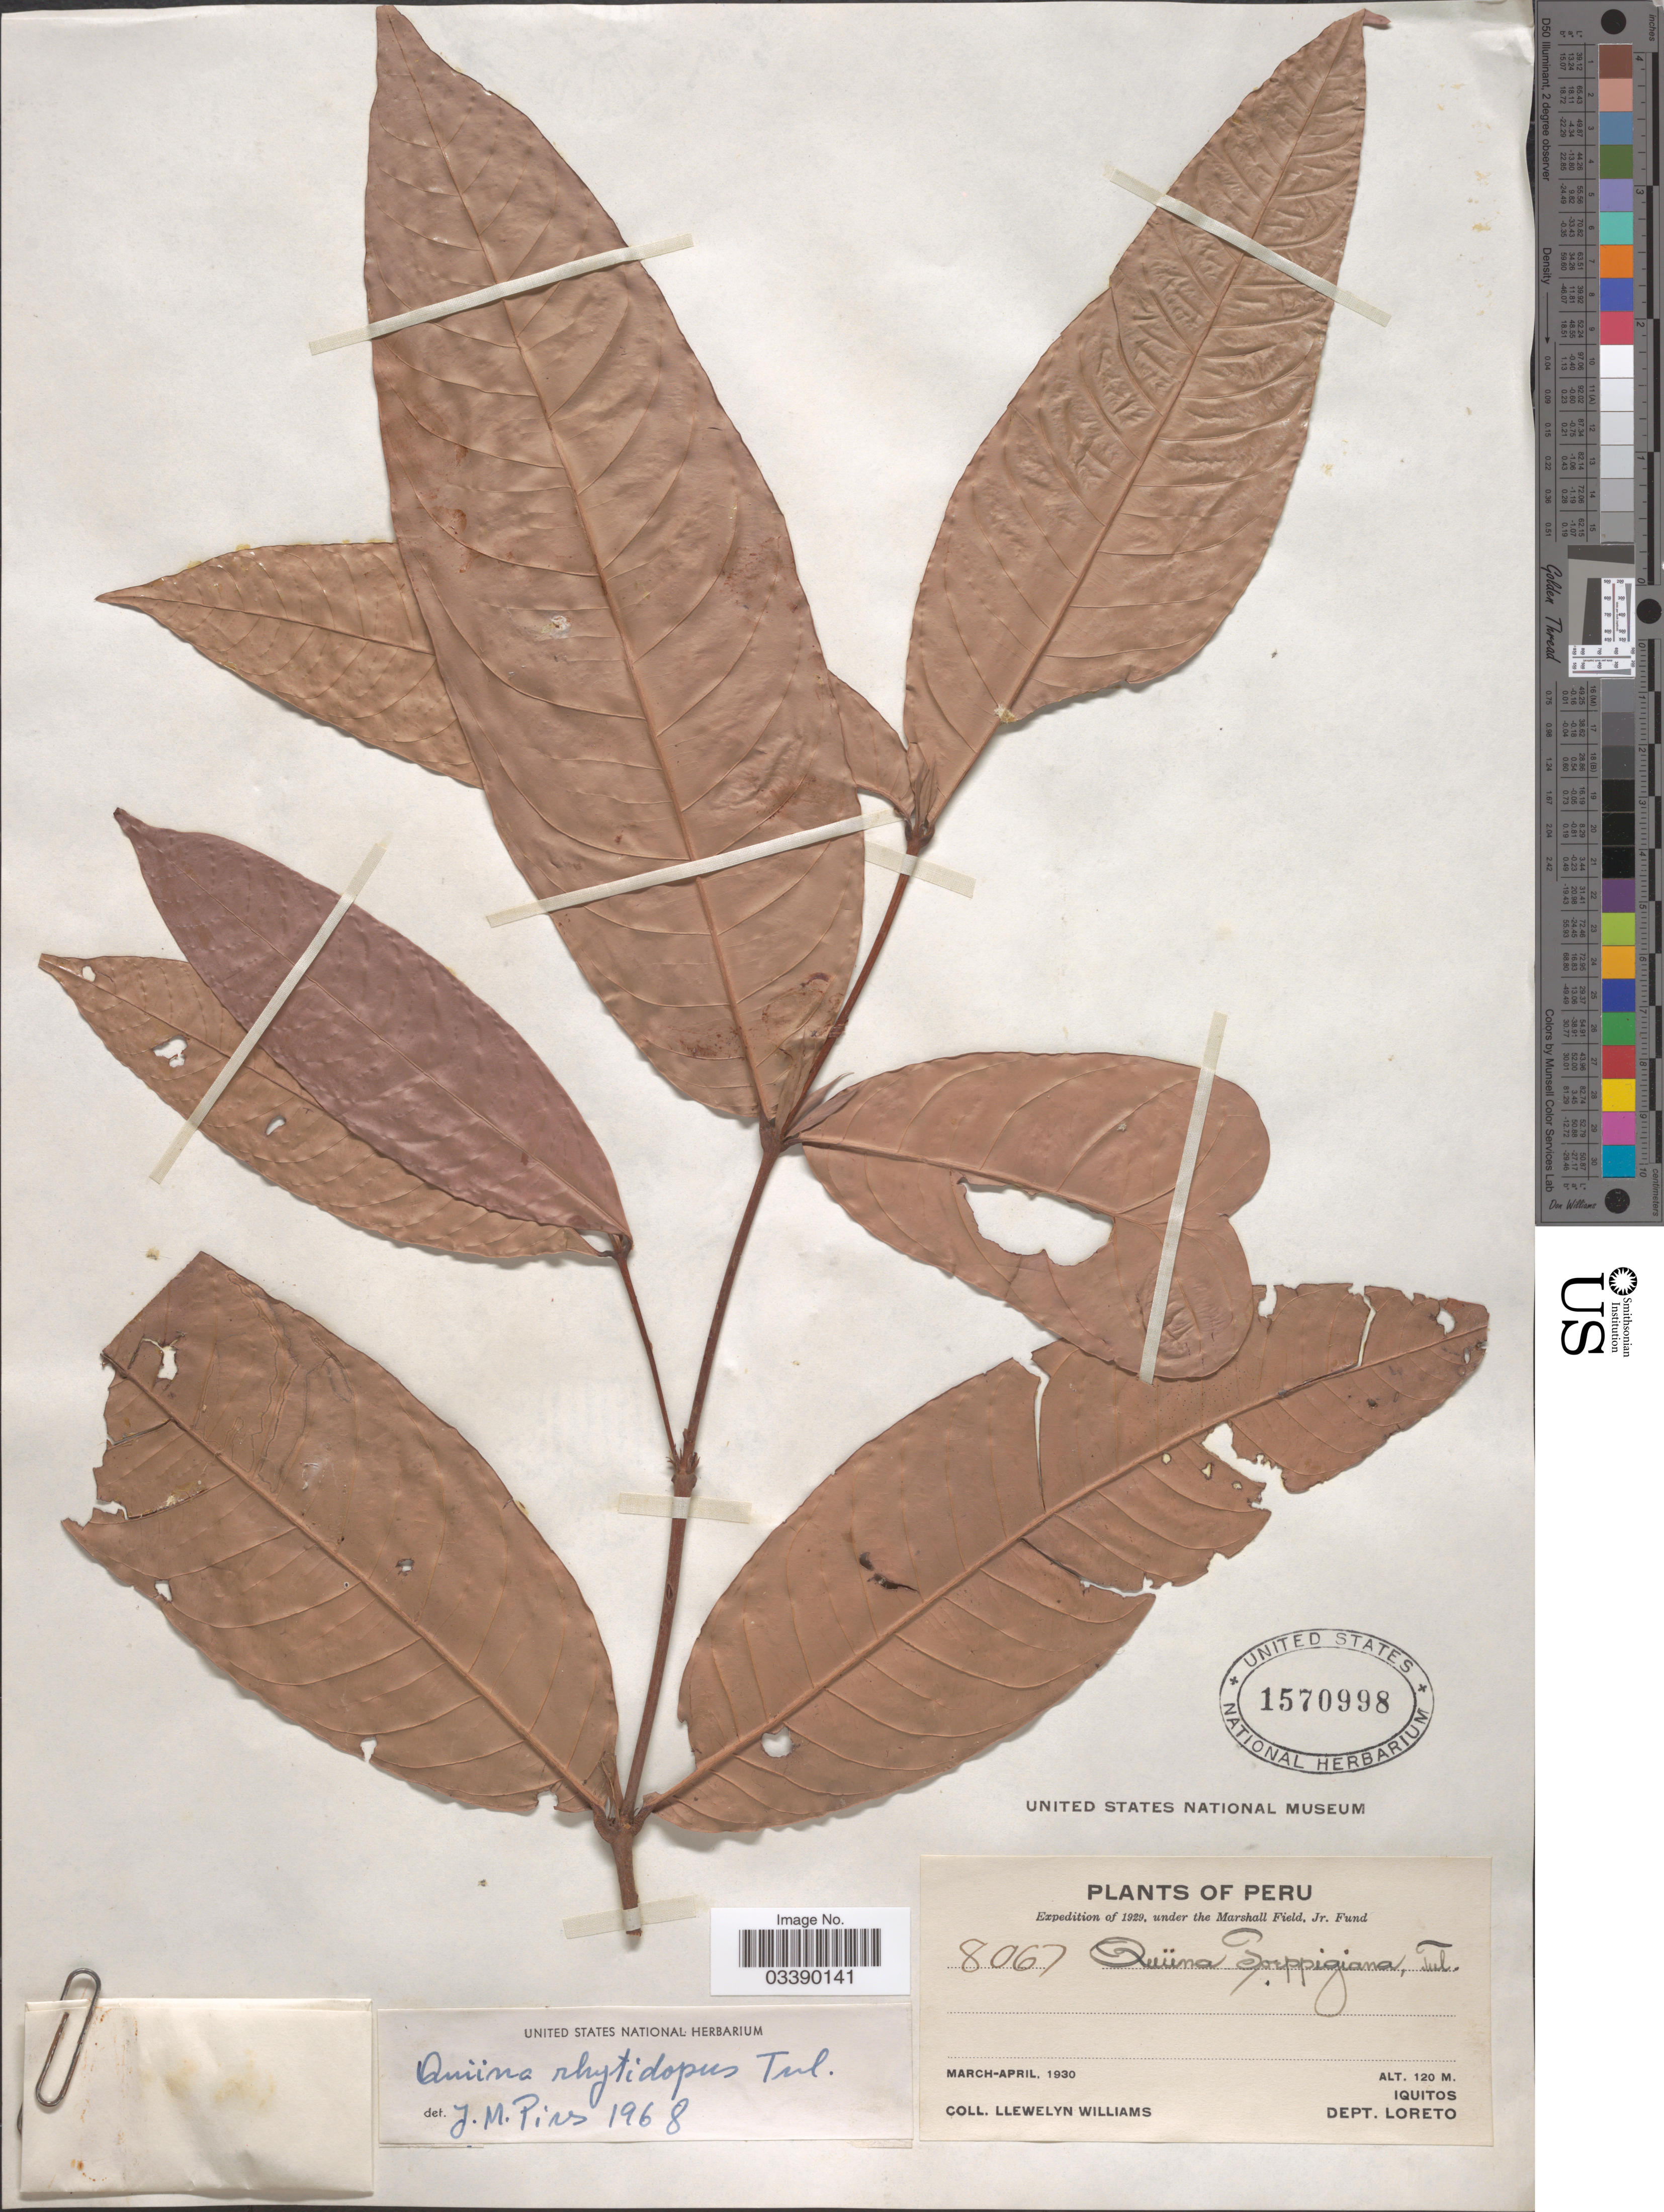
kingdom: Plantae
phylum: Tracheophyta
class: Magnoliopsida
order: Malpighiales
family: Quiinaceae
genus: Quiina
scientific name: Quiina rhytidopus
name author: Tul.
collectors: Ll. Williams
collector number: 8067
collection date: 1930-03/1930-04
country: Peru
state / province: Loreto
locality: Iquitos Dept. Loreto.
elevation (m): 120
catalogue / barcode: US 1570998